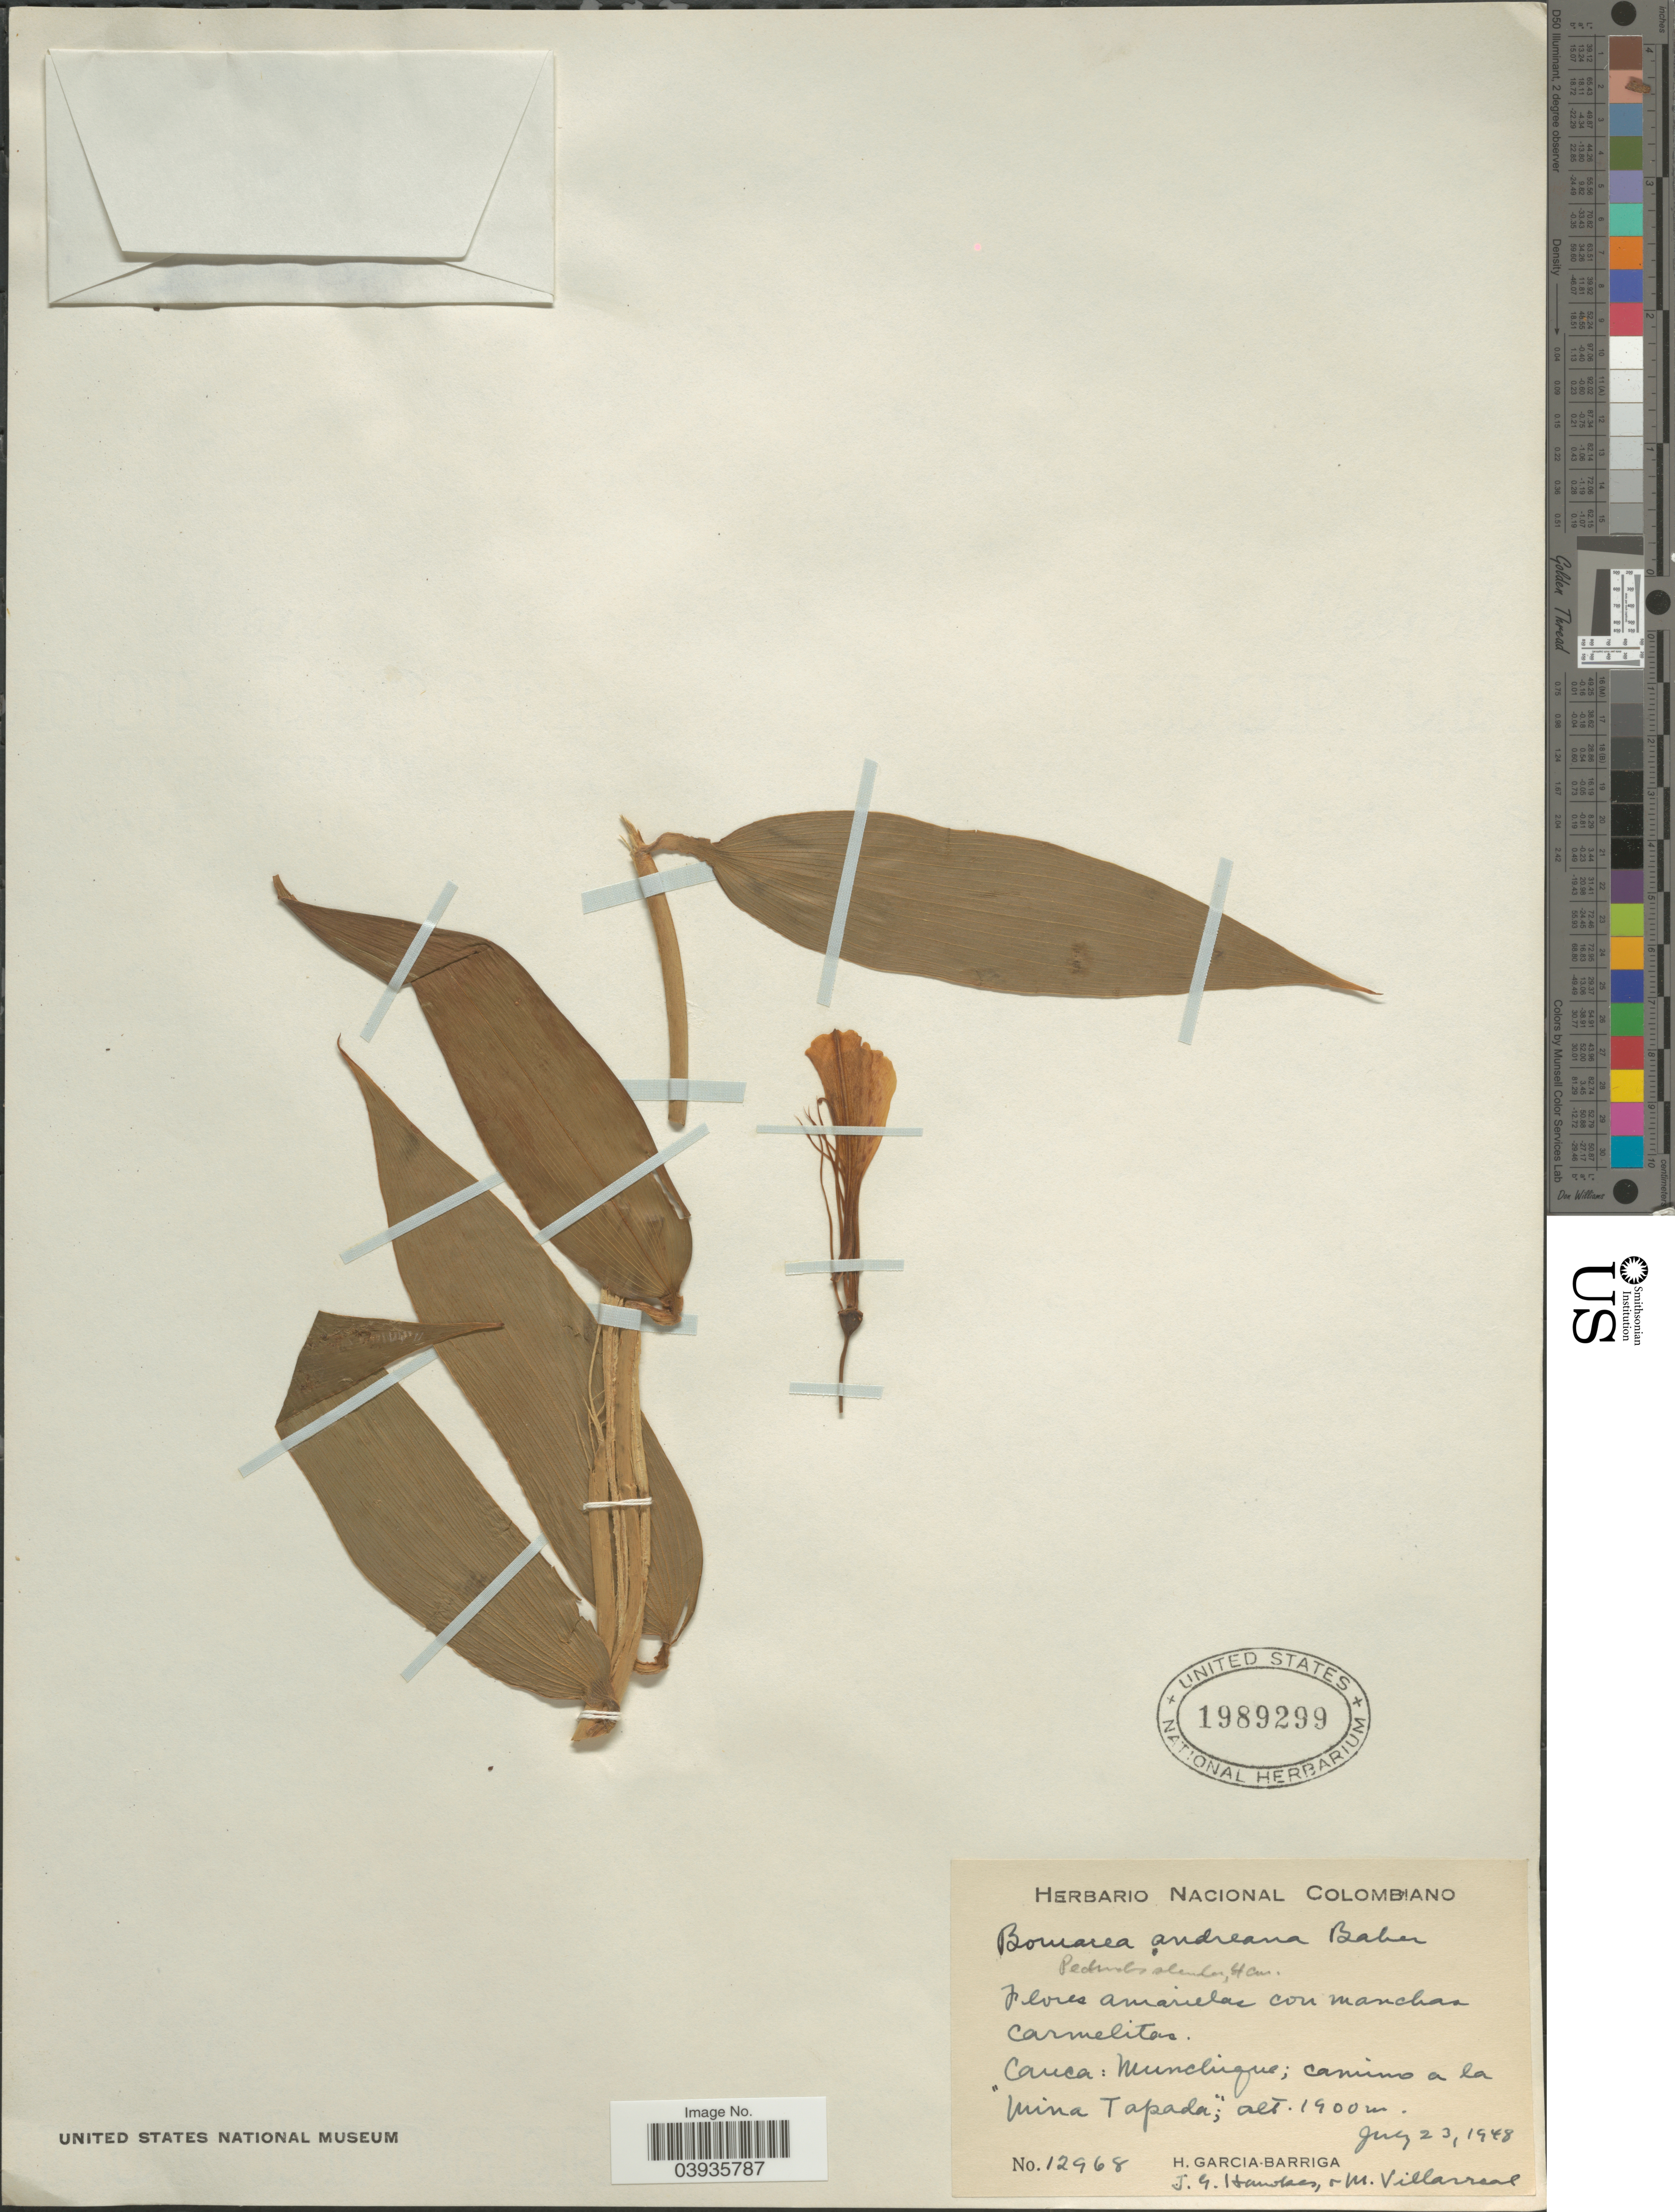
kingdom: Plantae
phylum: Tracheophyta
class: Liliopsida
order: Liliales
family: Alstroemeriaceae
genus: Bomarea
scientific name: Bomarea andreana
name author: Baker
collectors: H. García Barriga, J. Hawkes & M. Villarreal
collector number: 12968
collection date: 1948-07-23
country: Colombia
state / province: Cauca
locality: Munchique; camino a la "Mina Tapada".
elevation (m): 1900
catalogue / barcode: US 1989299